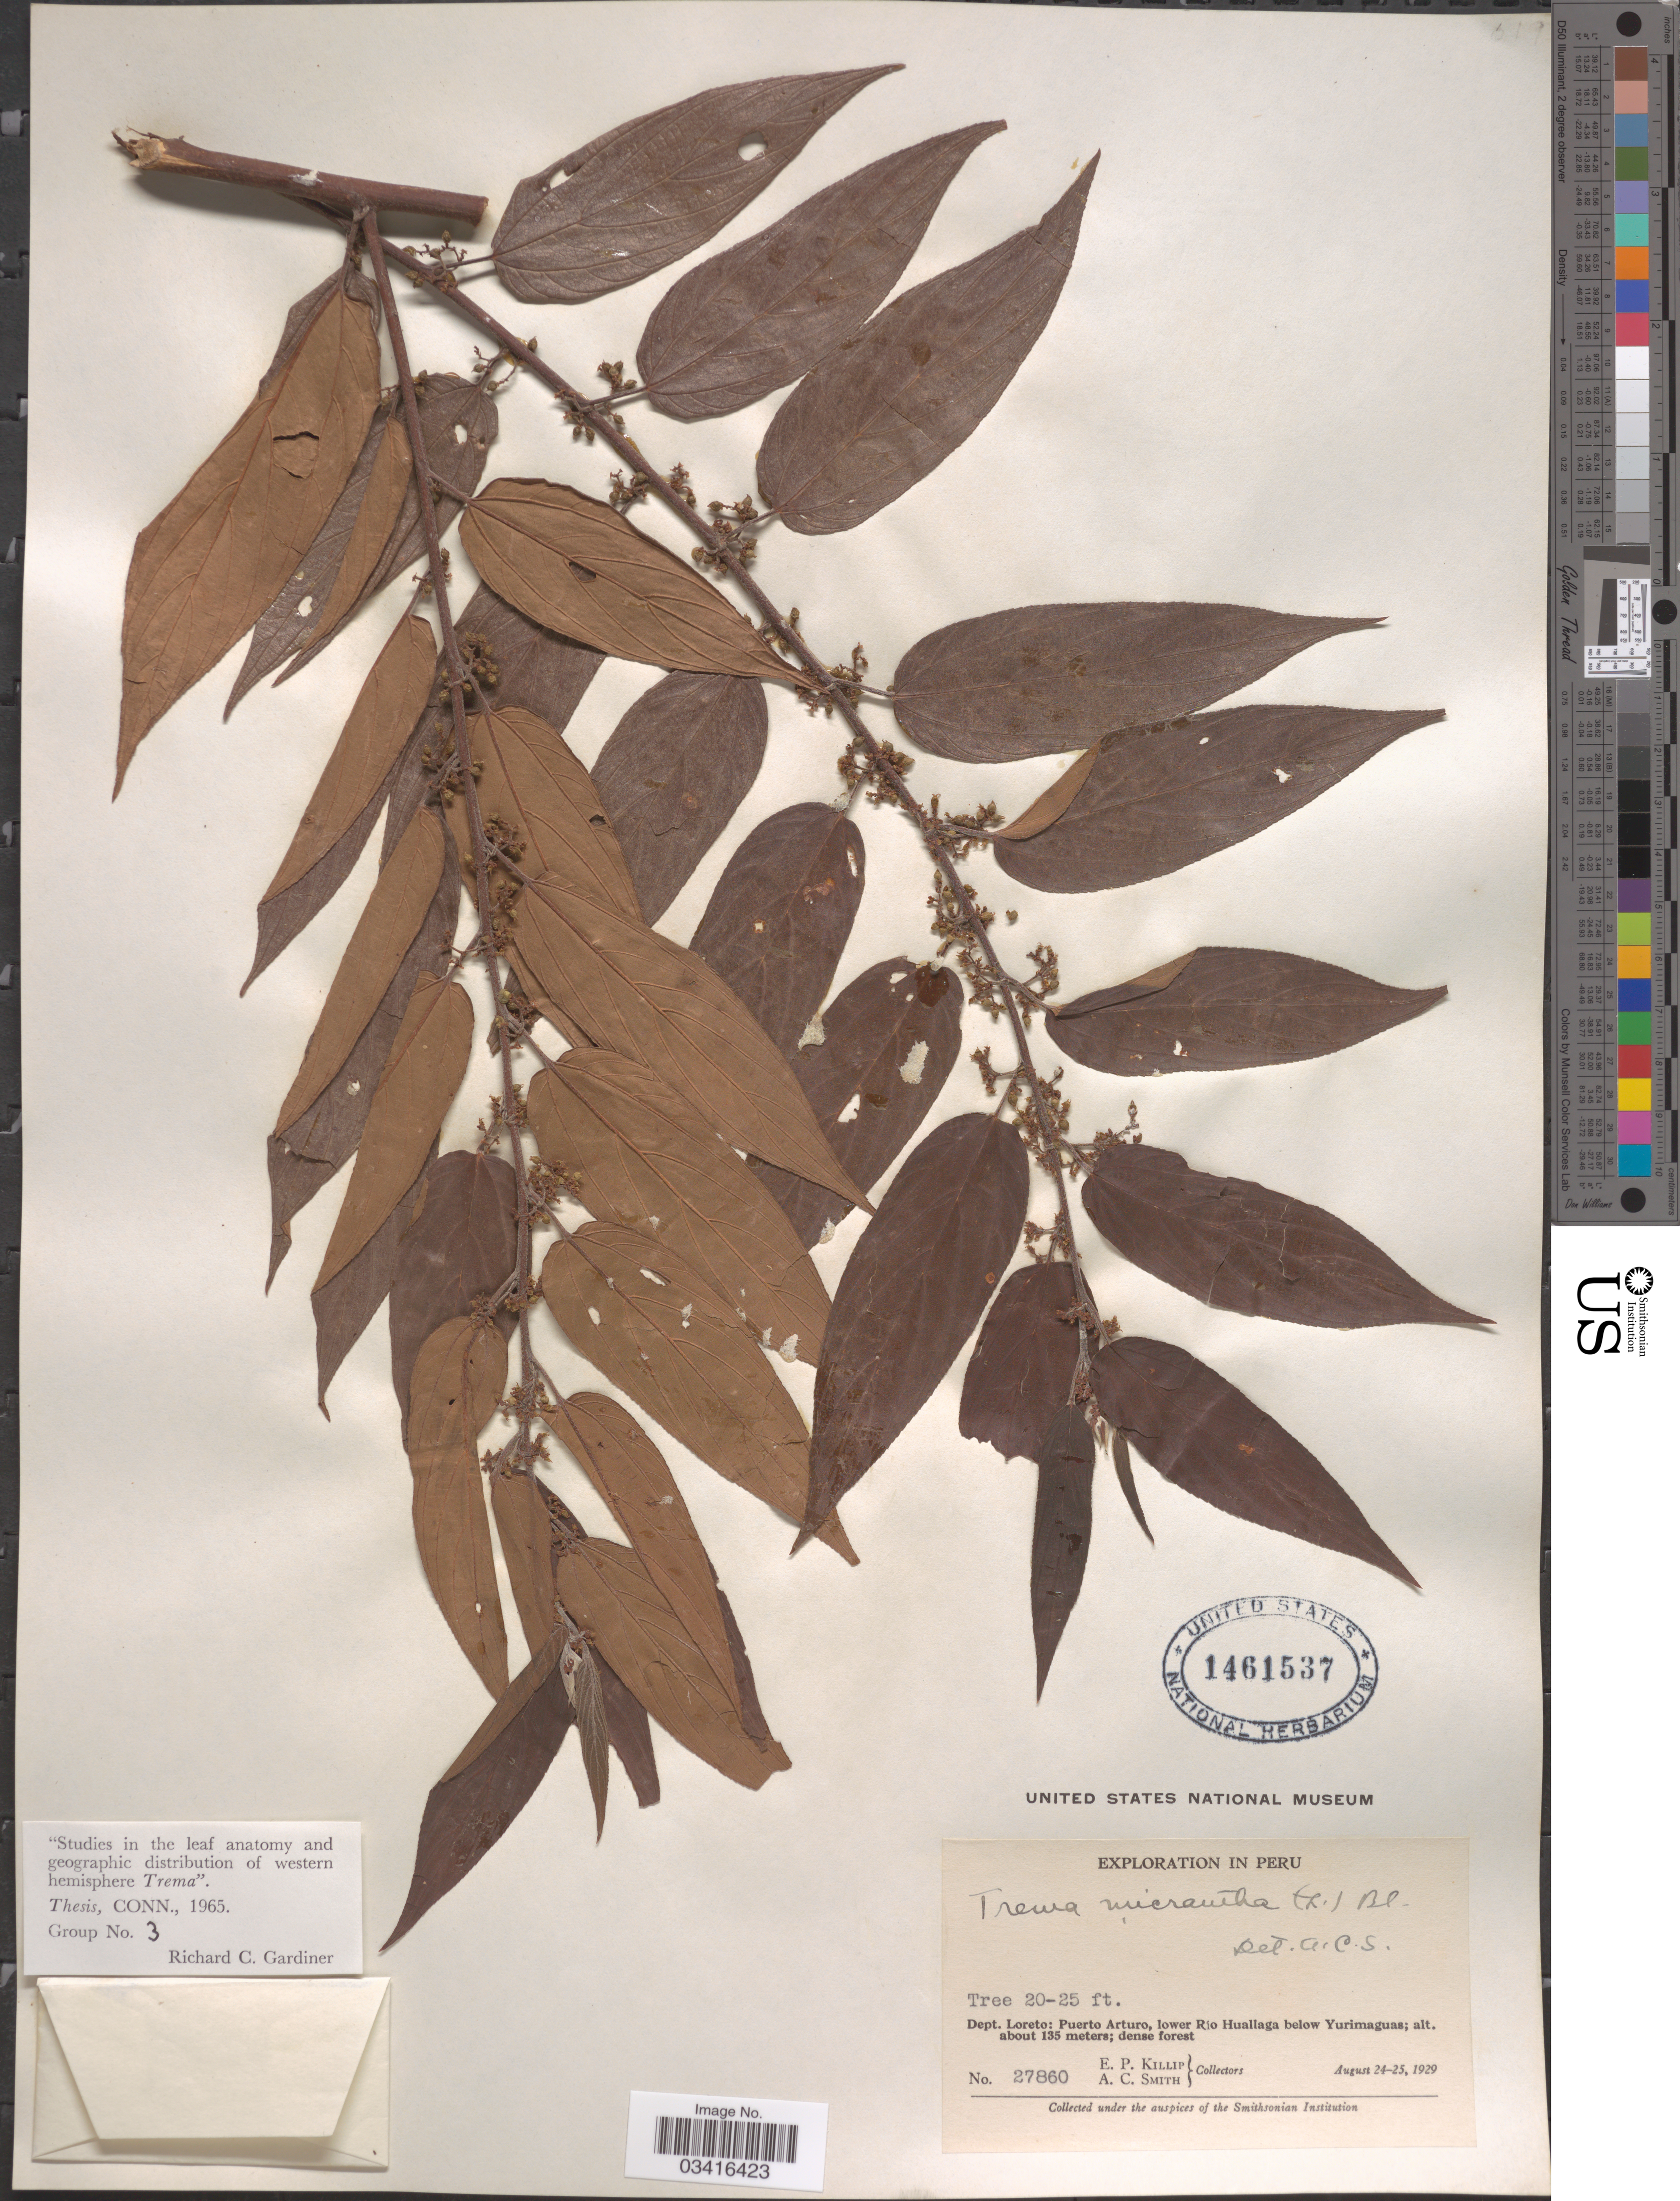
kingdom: Plantae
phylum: Tracheophyta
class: Magnoliopsida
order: Rosales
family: Cannabaceae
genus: Trema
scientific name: Trema micranthum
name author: (L.) Blume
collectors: E. P. Killip & A. C. Smith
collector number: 27860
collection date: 1929-08-24/1929-08-25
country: Peru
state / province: Loreto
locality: Dept. Loreto: Puerto Arturo, lower Río Huallaga below Yurimaguas.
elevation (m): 135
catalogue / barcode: US 1461537